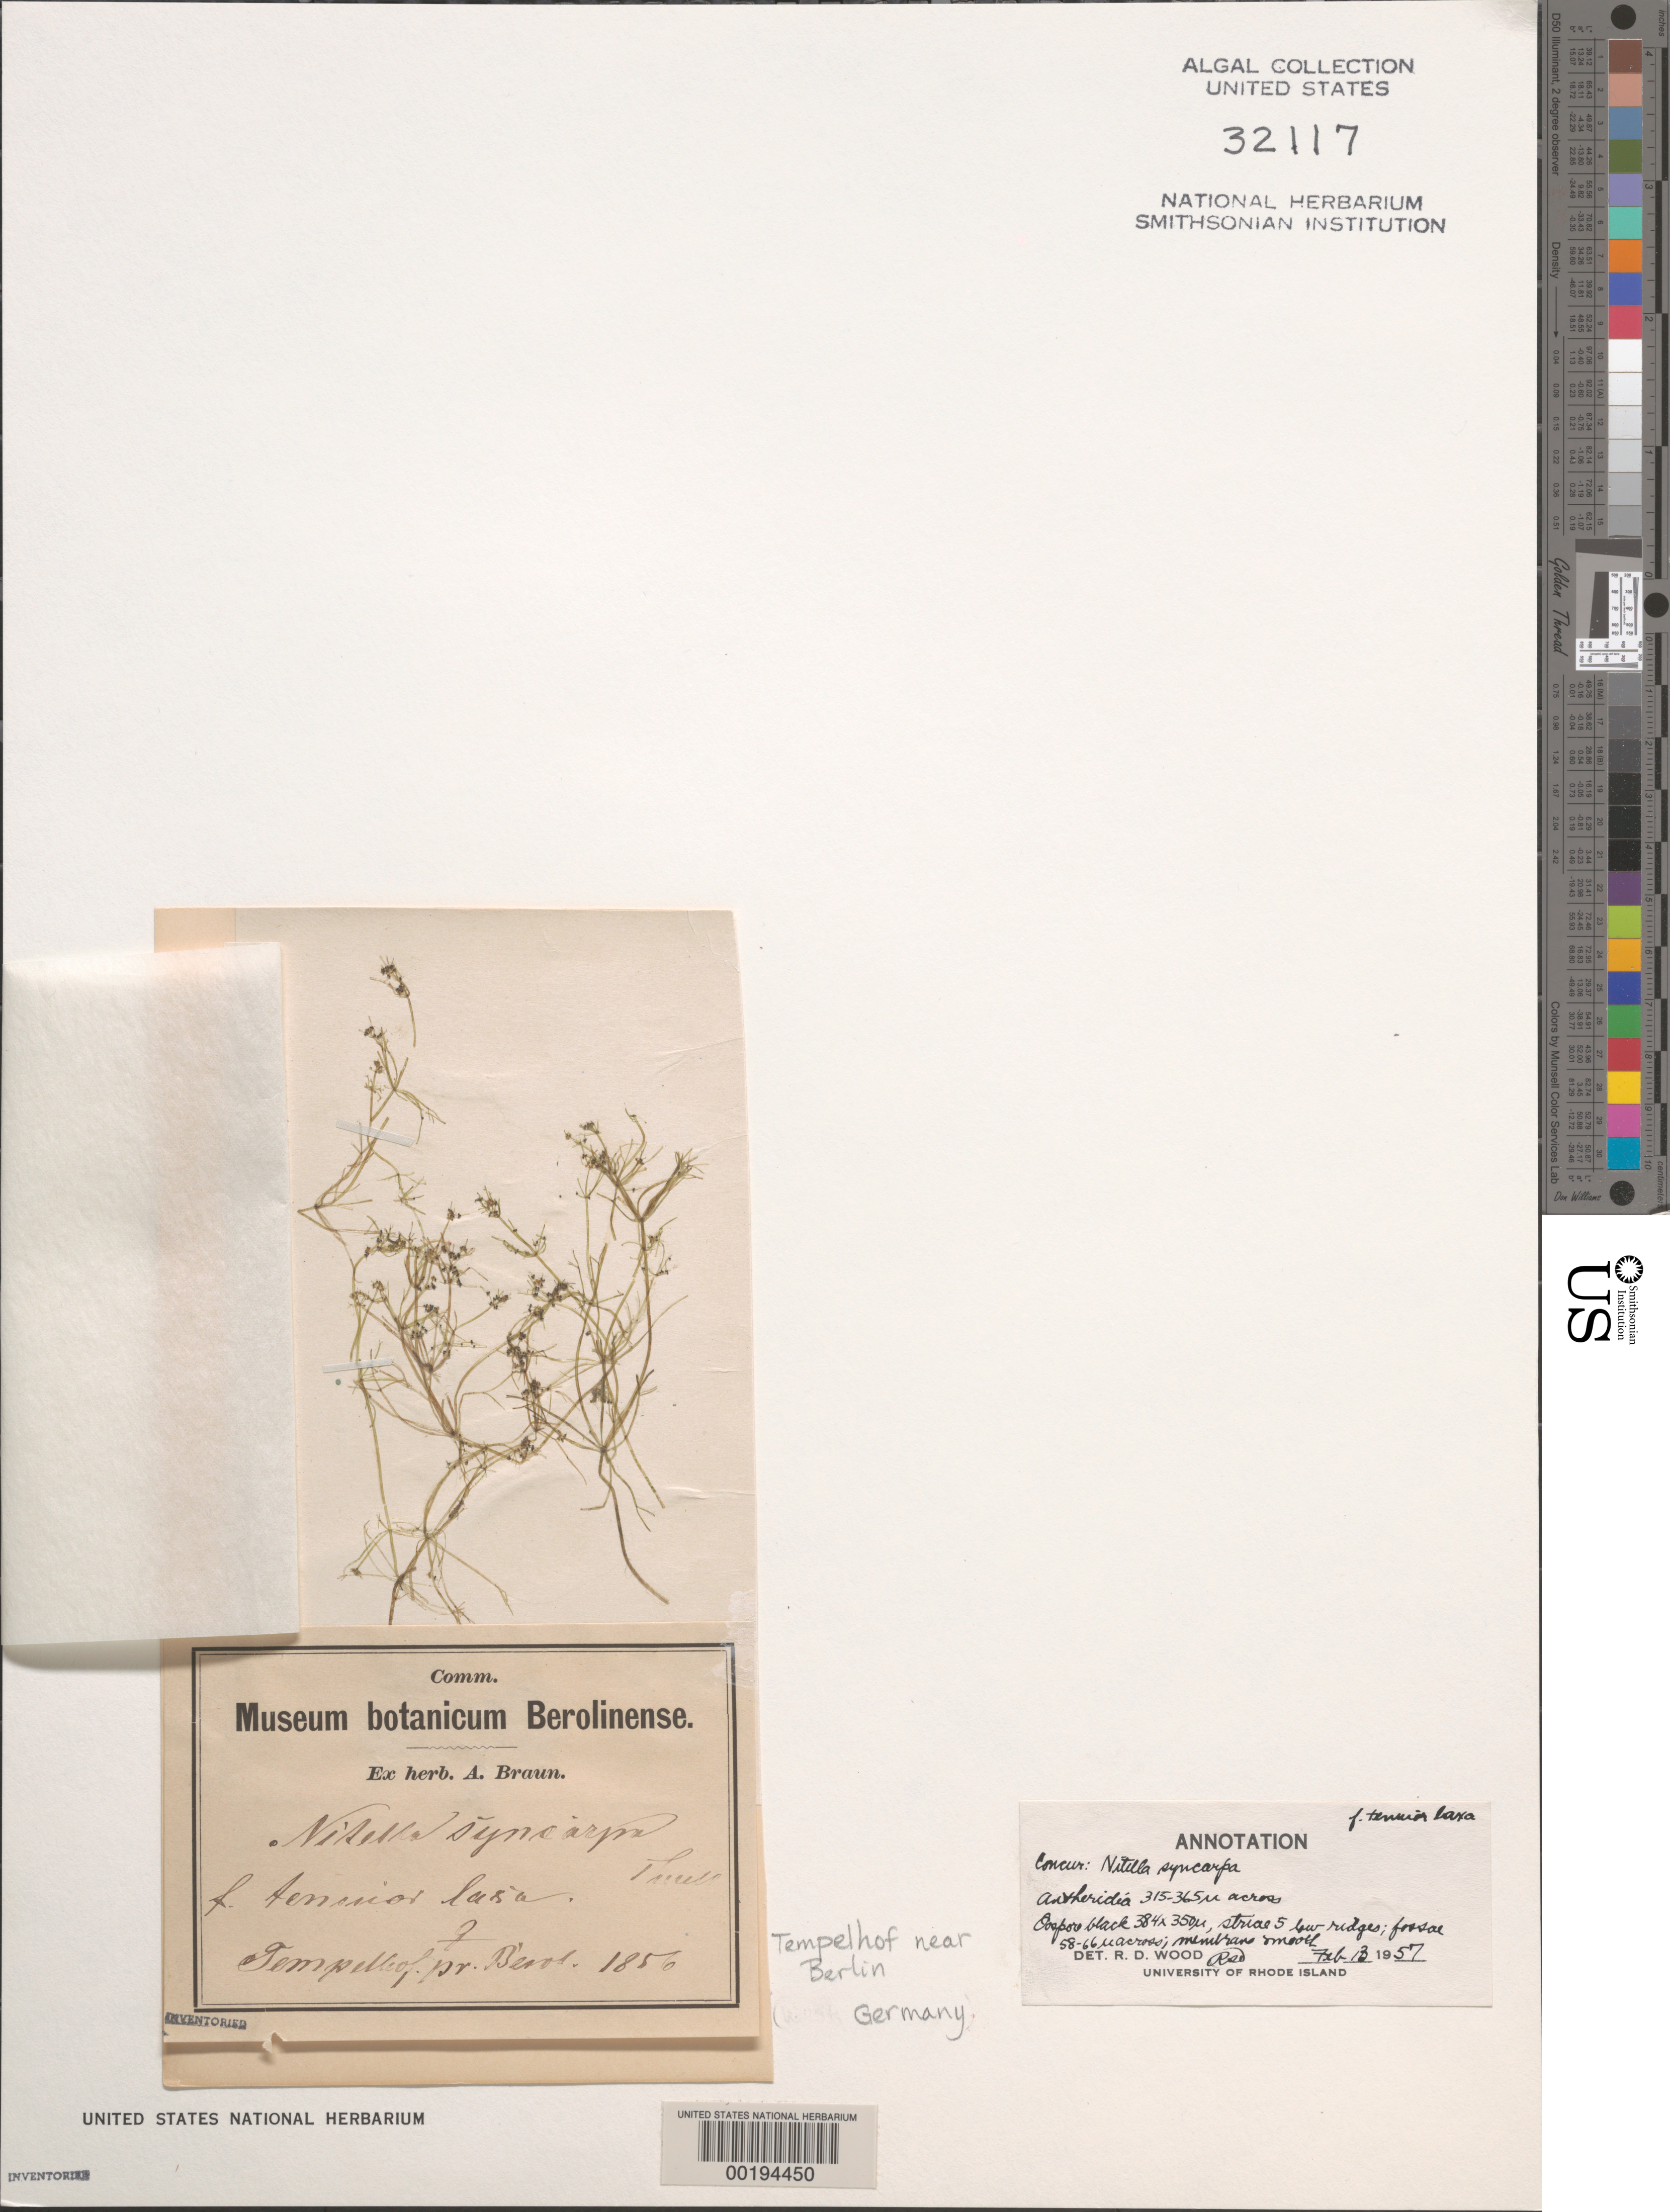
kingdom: Plantae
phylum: Charophyta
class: Charophyceae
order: Charales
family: Characeae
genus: Nitella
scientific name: Nitella syncarpa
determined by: Wood, R. D.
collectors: ex herb. A. Braun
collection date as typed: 1856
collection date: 1856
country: Germany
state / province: Berlin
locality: Tempelhof, near berlin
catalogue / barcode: US 32117